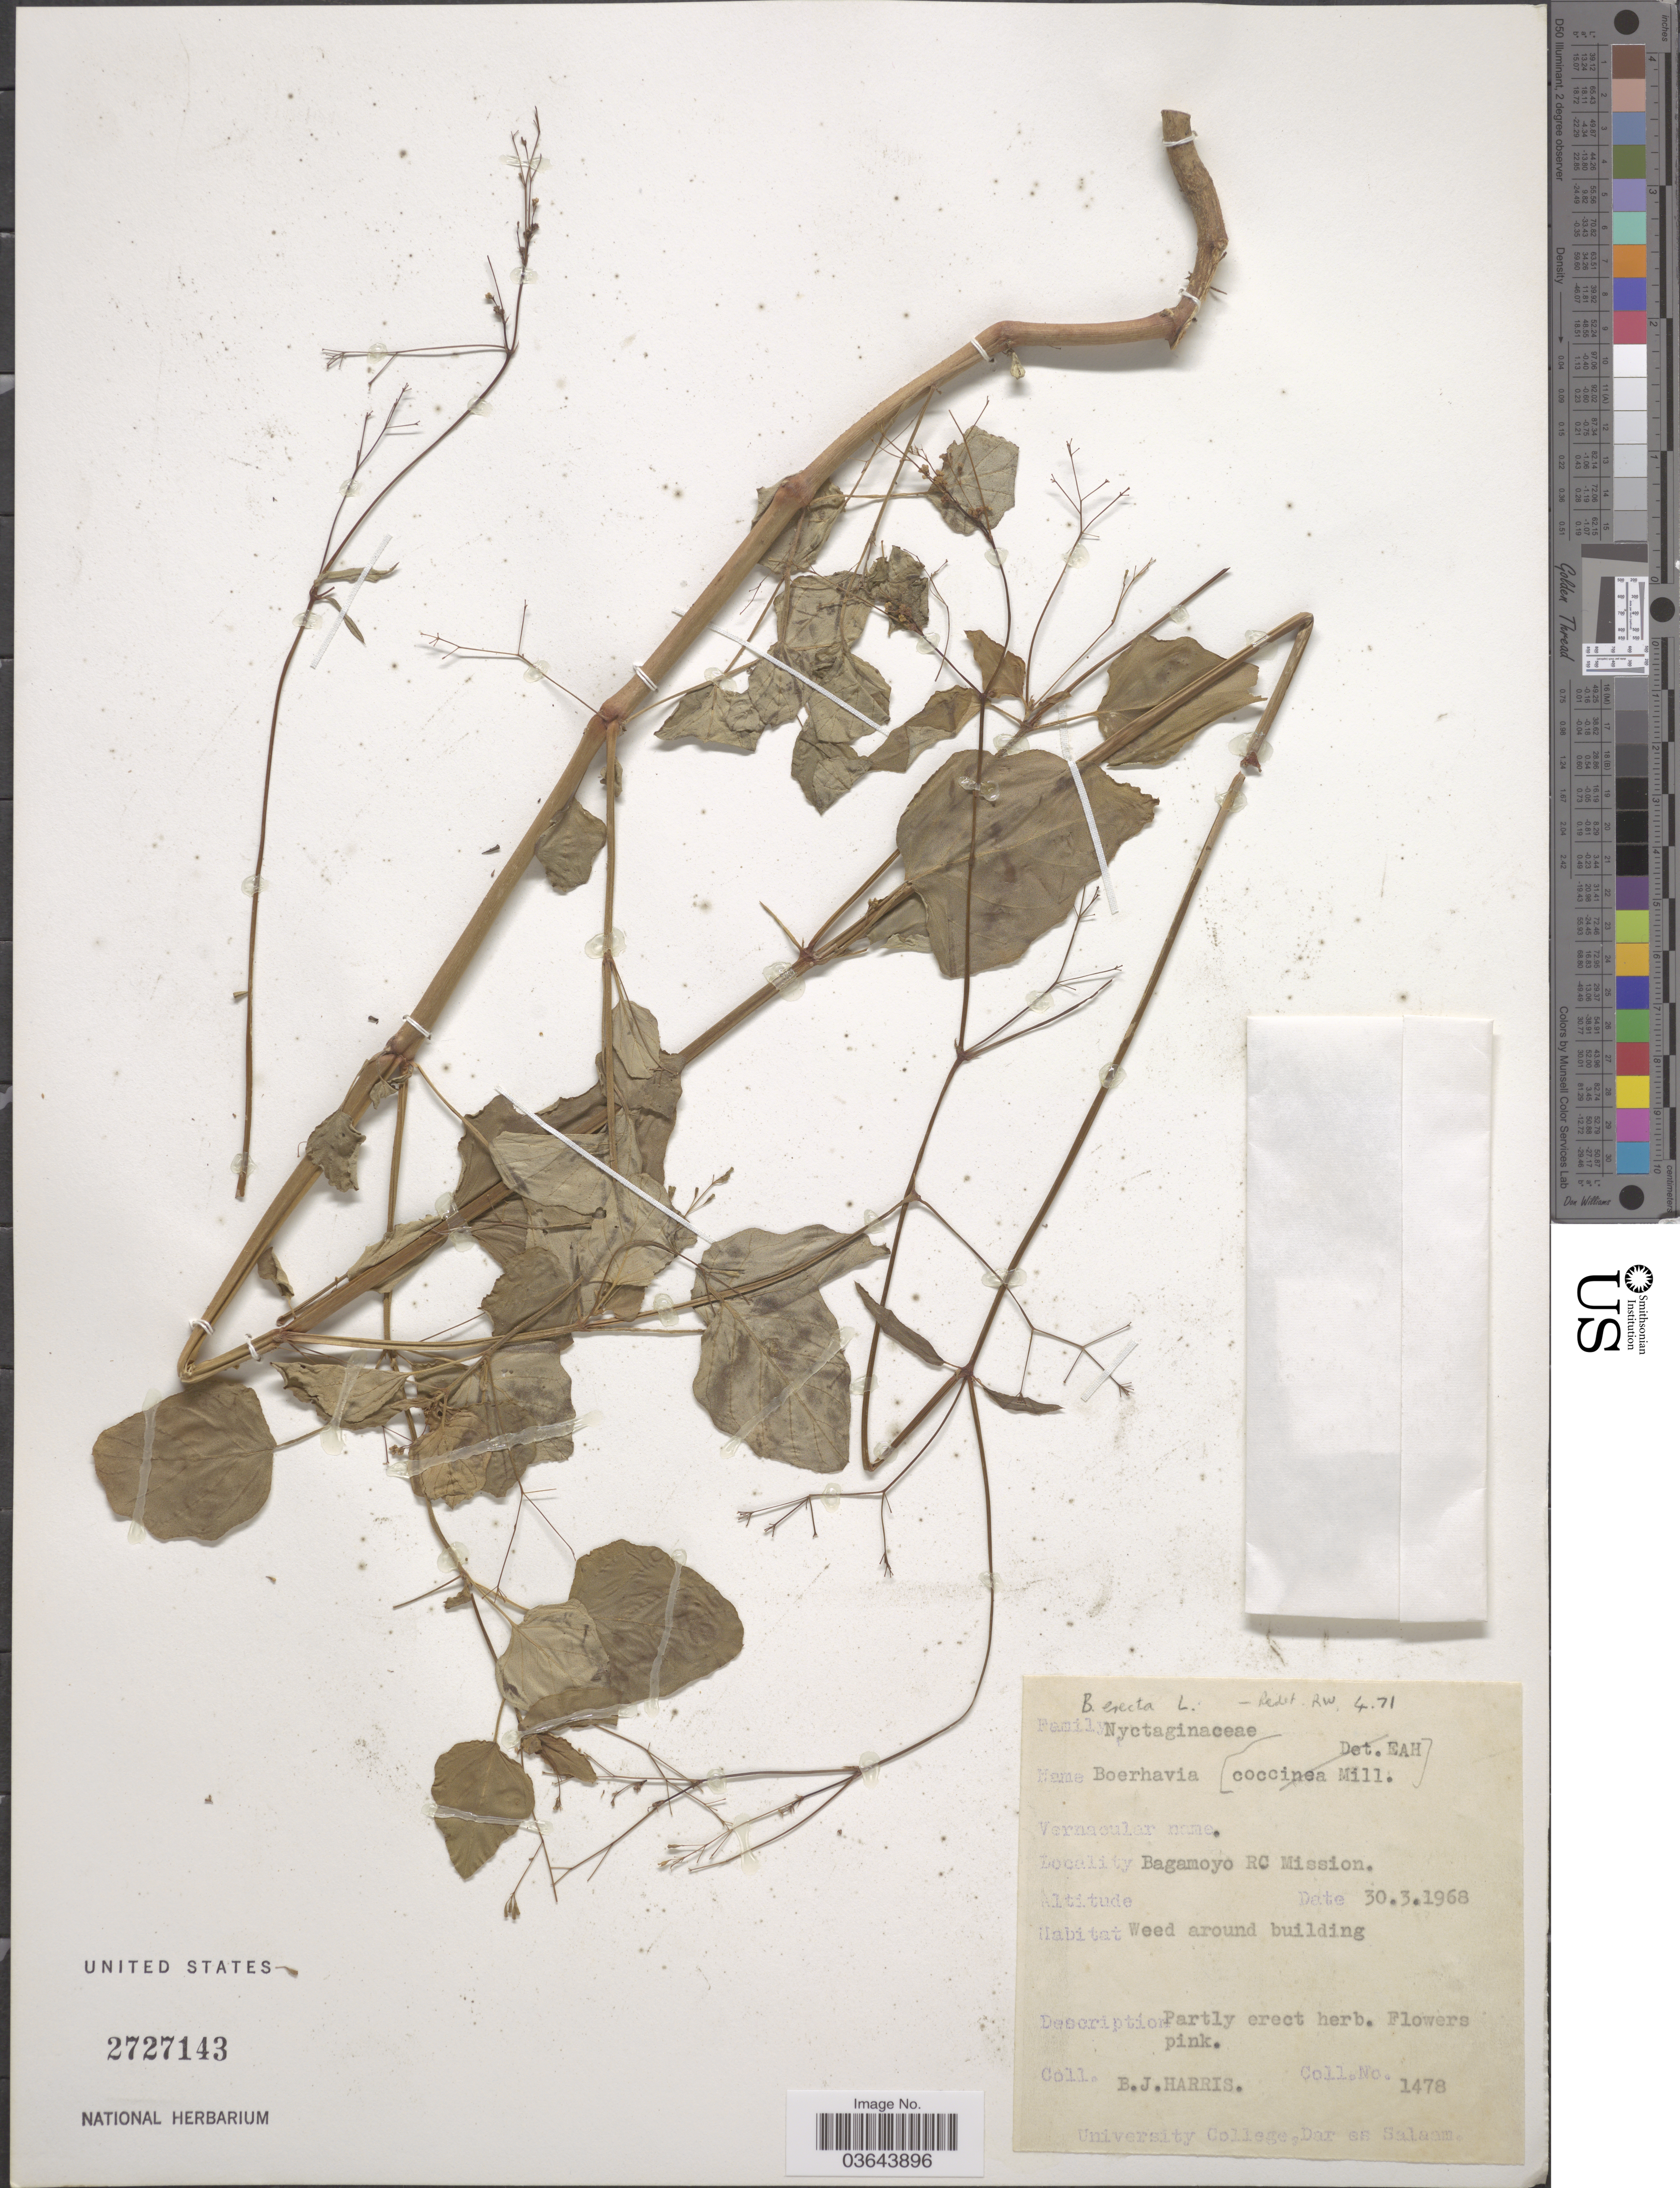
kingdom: Plantae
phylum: Tracheophyta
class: Magnoliopsida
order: Caryophyllales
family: Nyctaginaceae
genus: Boerhavia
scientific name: Boerhavia erecta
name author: L.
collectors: B. J. Harris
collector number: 1478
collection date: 1968-03-30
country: Tanzania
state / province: Dar es Salaam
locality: Bagamoyo RC Mission.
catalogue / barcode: US 2727143